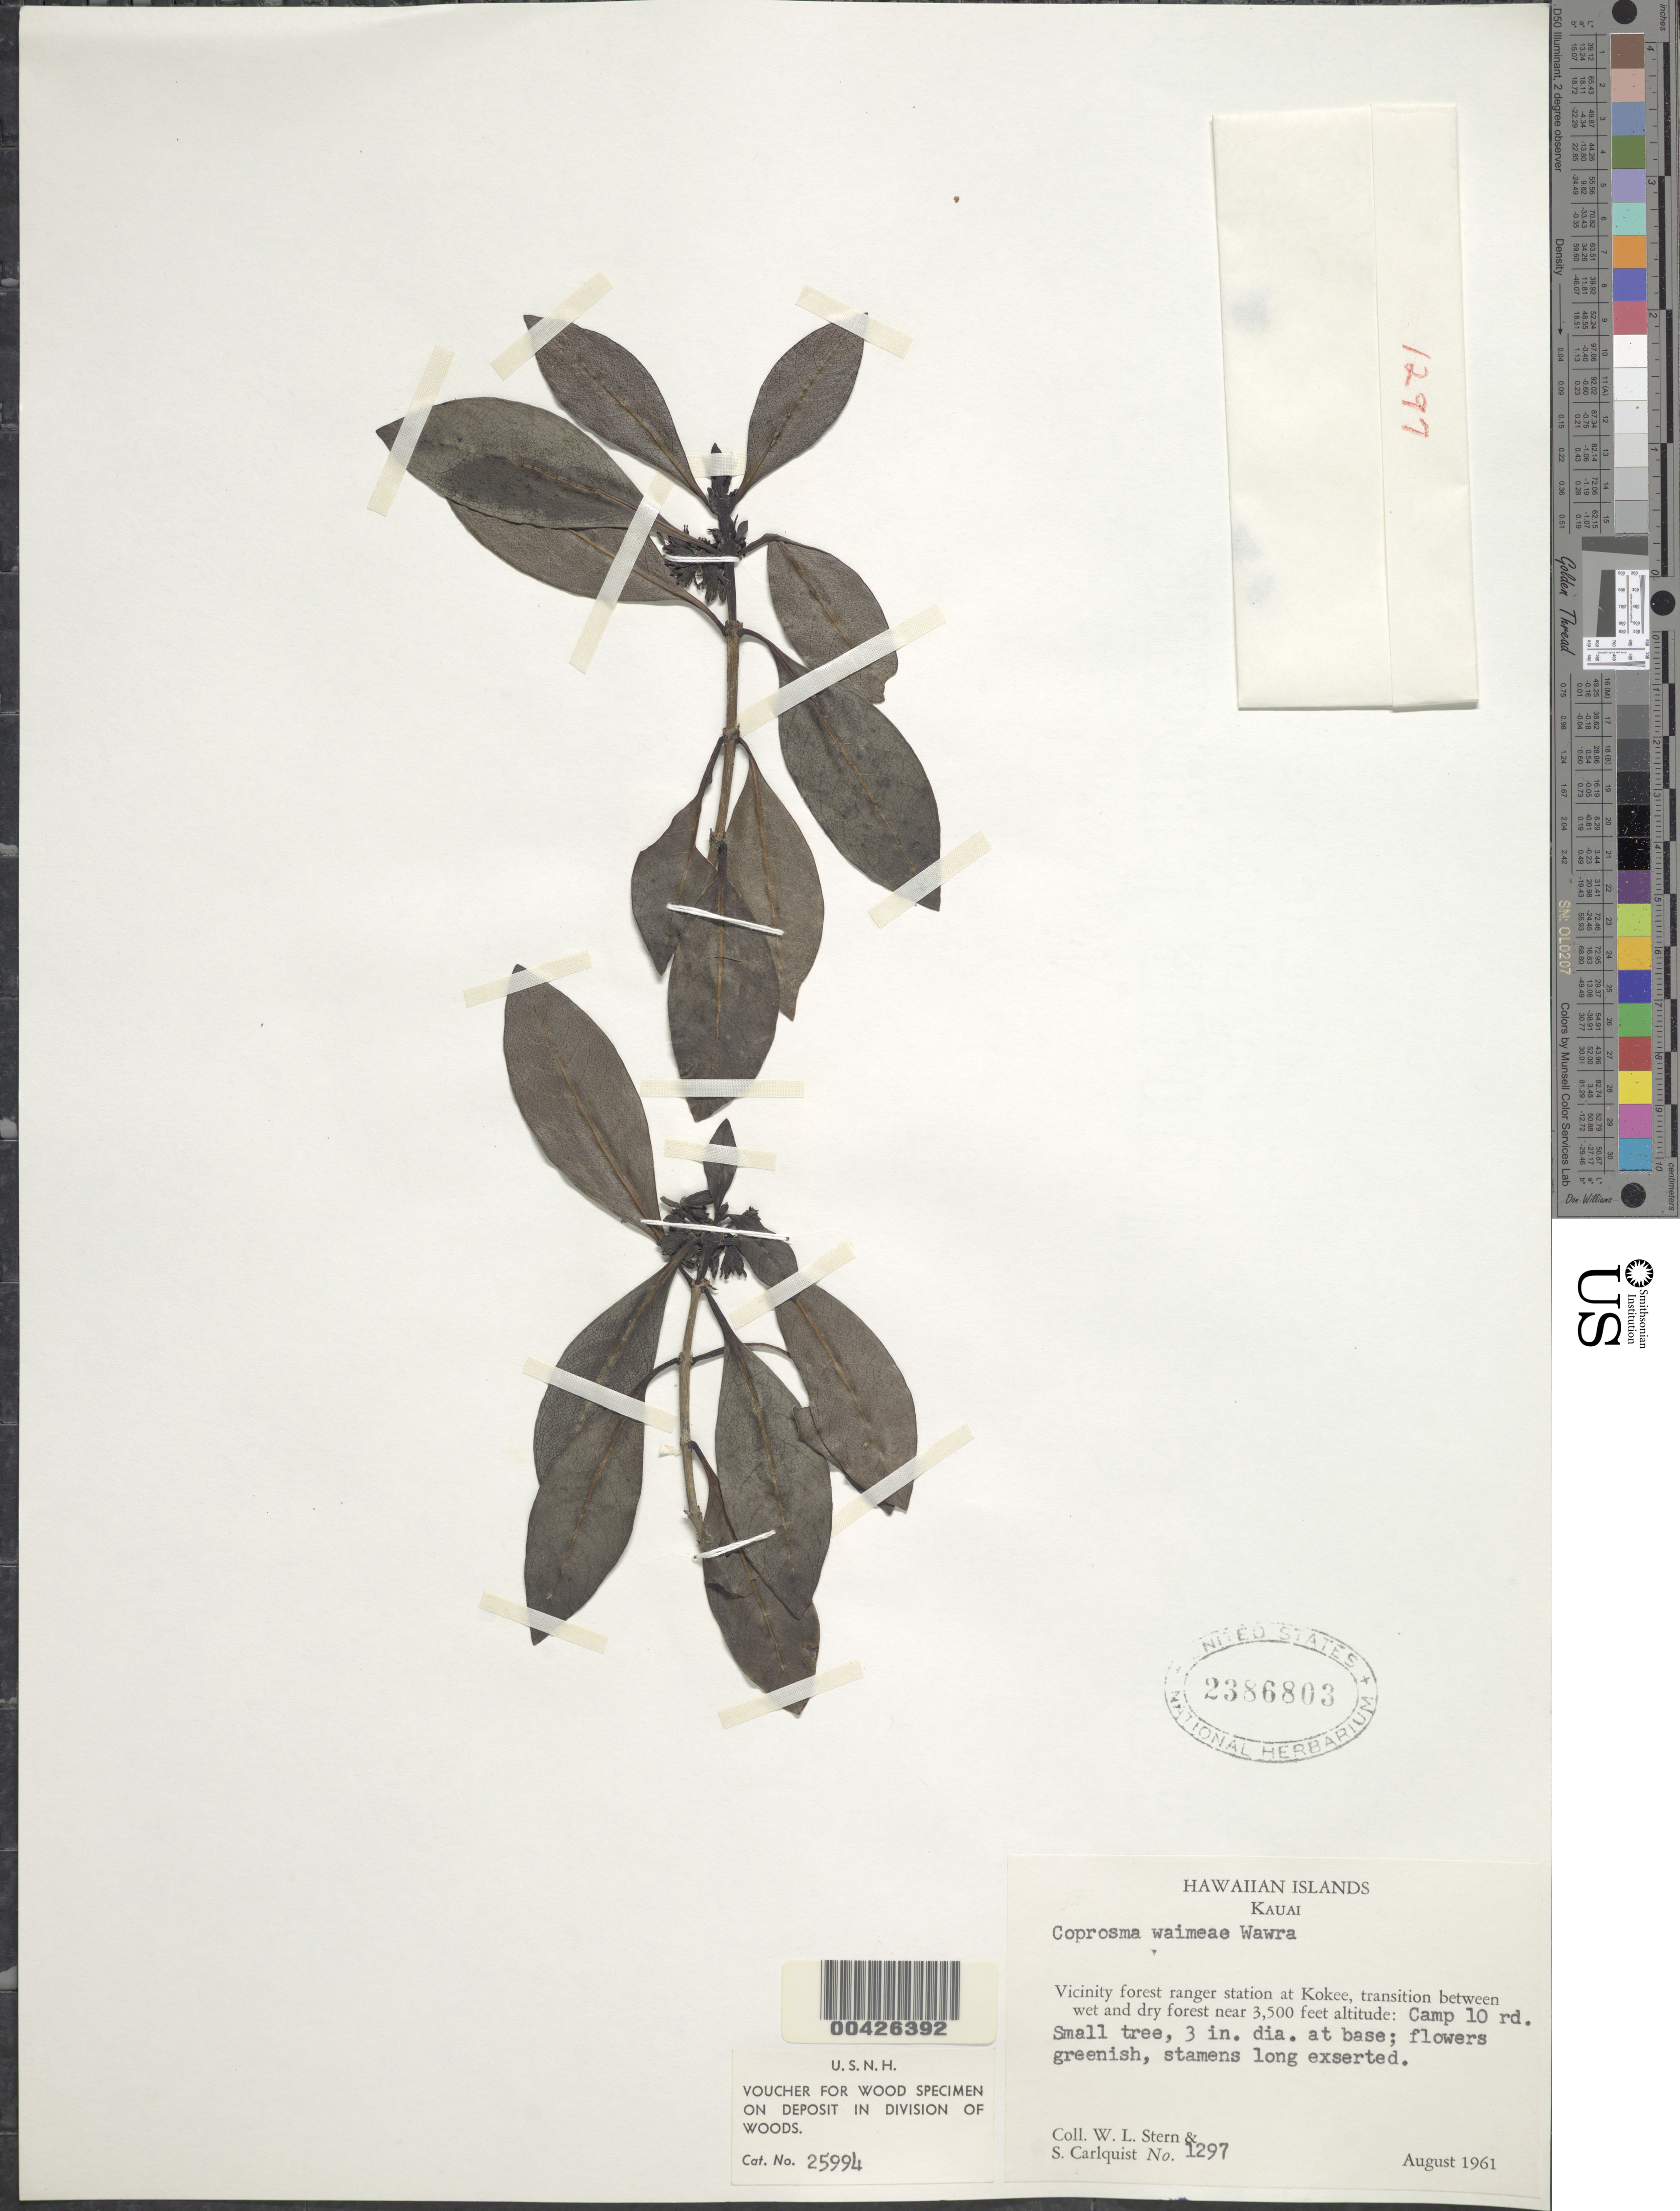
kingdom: Plantae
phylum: Tracheophyta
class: Magnoliopsida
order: Gentianales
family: Rubiaceae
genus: Coprosma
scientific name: Coprosma waimeae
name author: Wawra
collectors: W. L. Stern & S. Carlquist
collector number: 1297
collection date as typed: Aug 1961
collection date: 1961-08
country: United States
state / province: Hawaii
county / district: Kauai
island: Kaua'i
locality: Vicinity forest ranger station at Kokee, Camp 10 Rd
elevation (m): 1067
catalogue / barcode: US 2386803